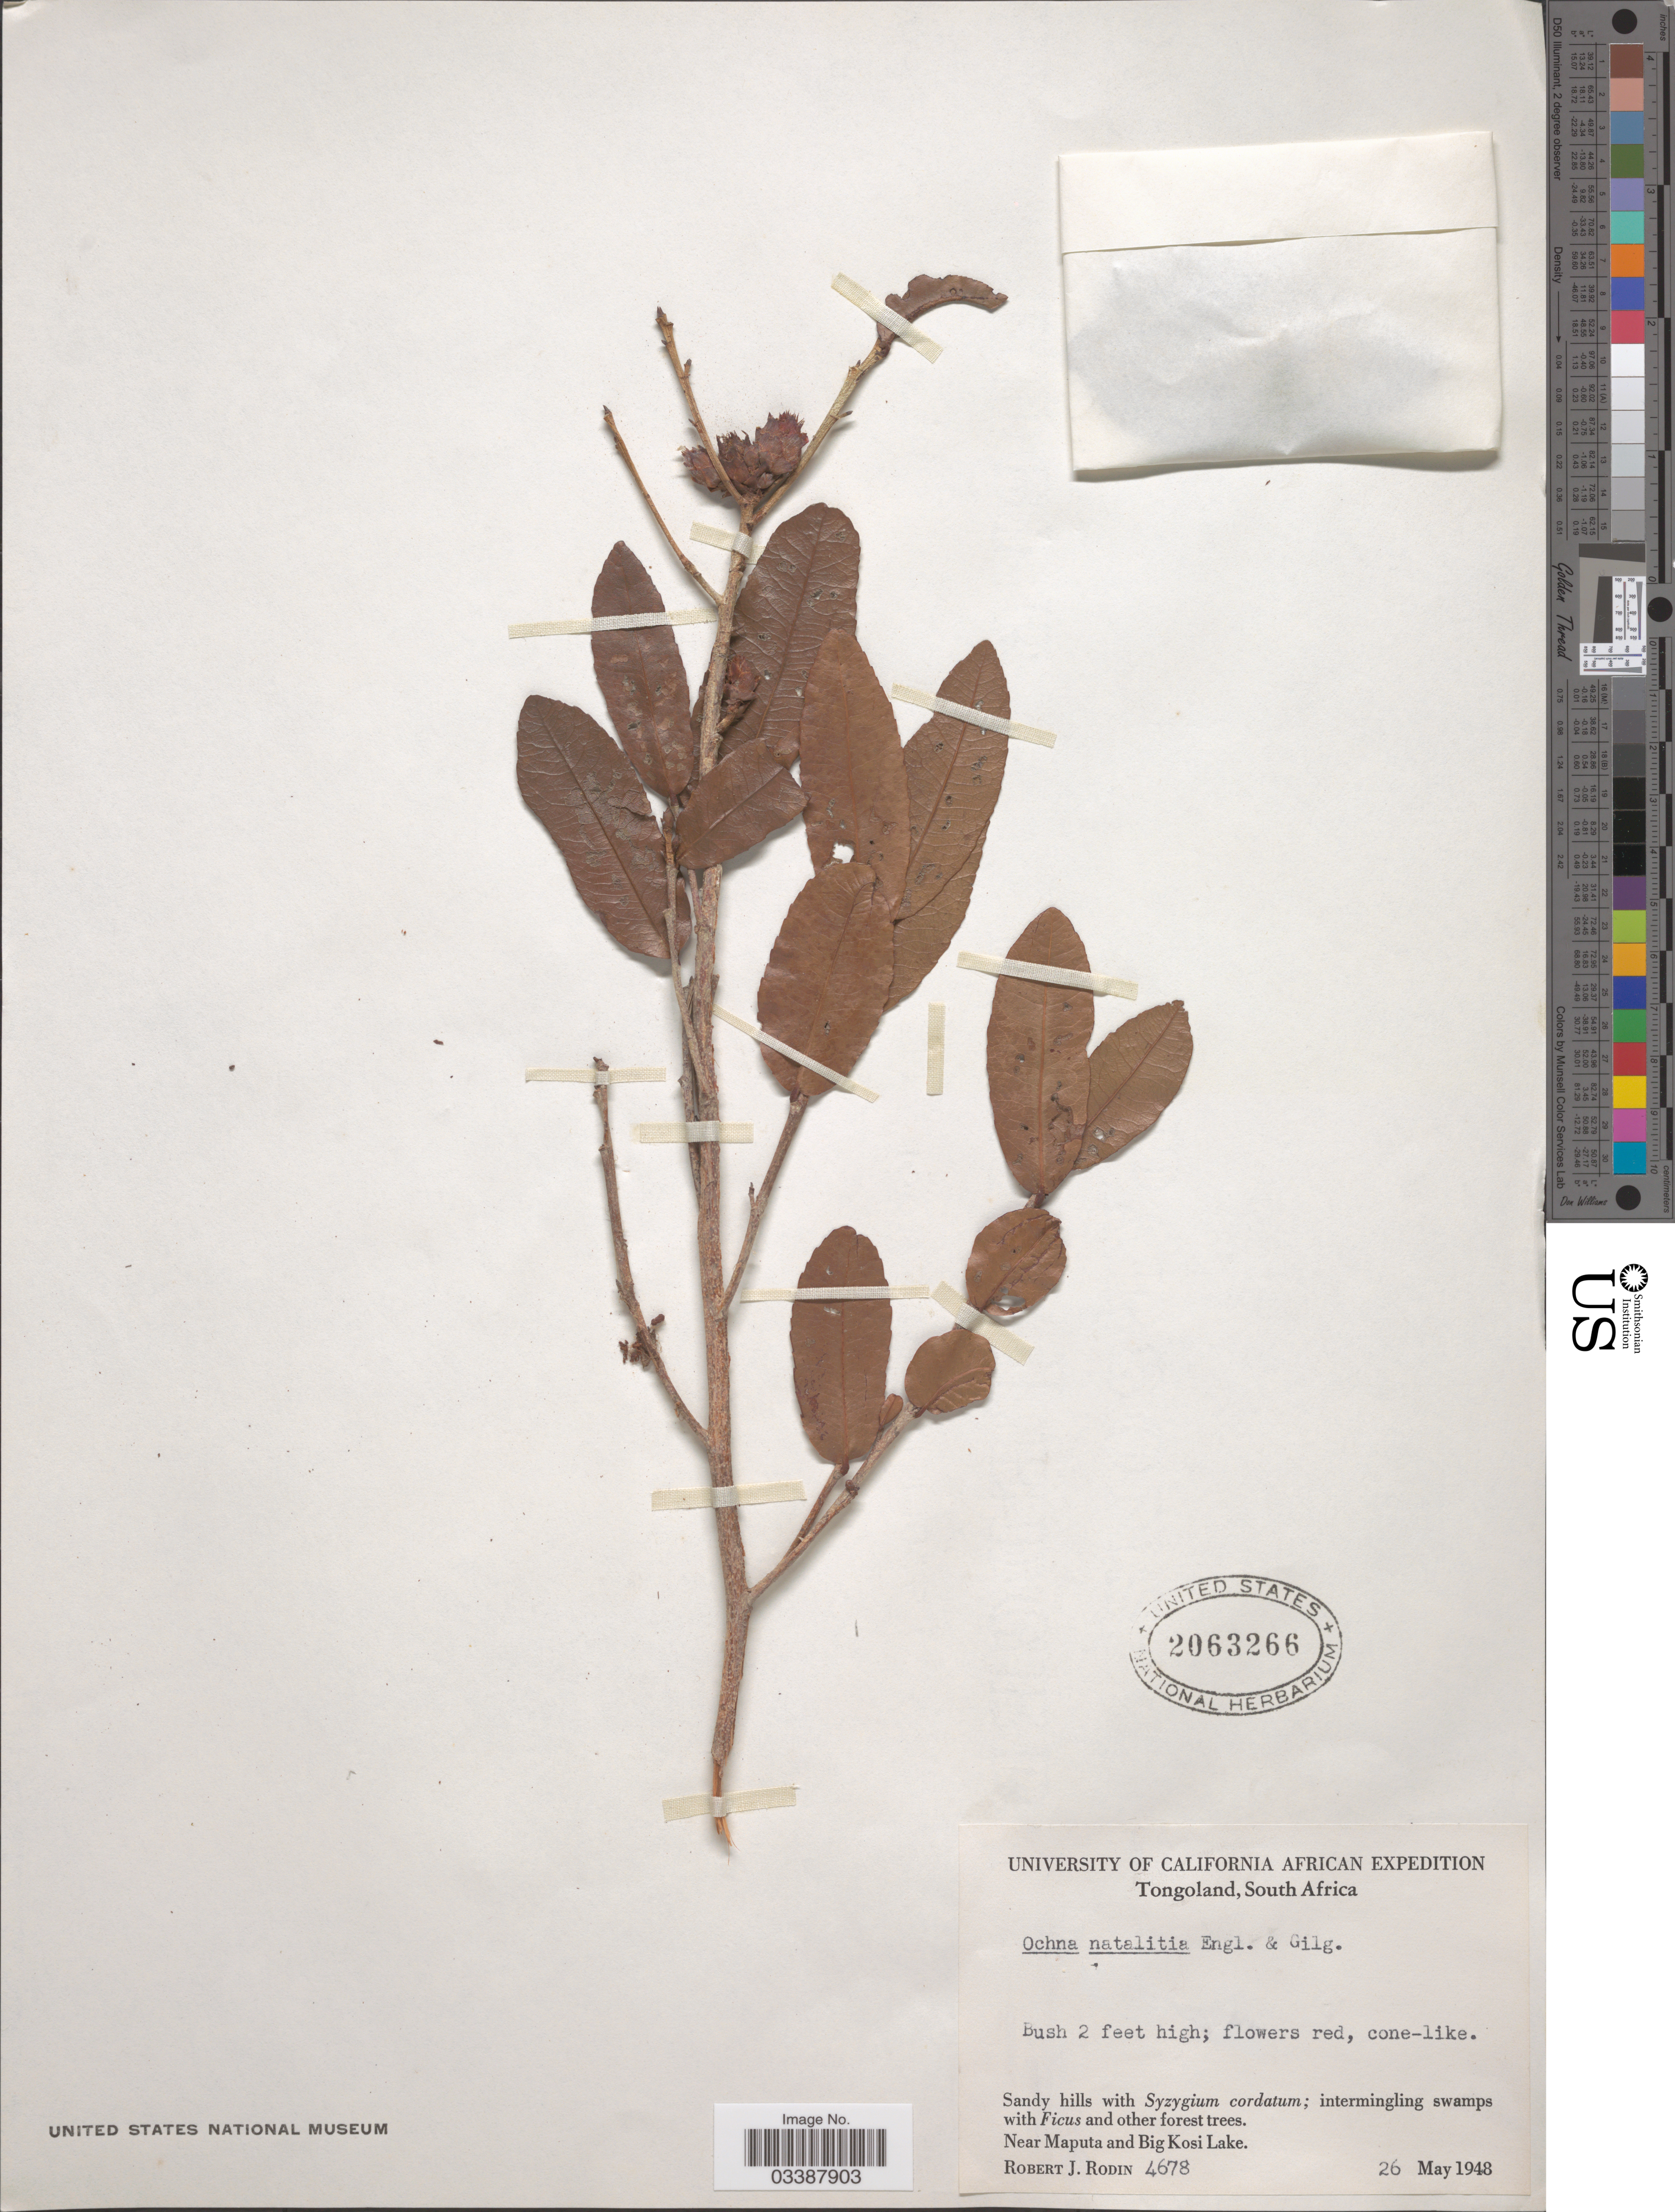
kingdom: Plantae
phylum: Tracheophyta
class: Magnoliopsida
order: Malpighiales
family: Ochnaceae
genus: Ochna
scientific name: Ochna natalitia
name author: (Meisn.) Walp.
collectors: R. J. Rodin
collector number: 4678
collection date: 1948-05-26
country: South Africa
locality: Tongoland. Near Maputa and Big Kosi Lake.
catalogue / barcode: US 2063266